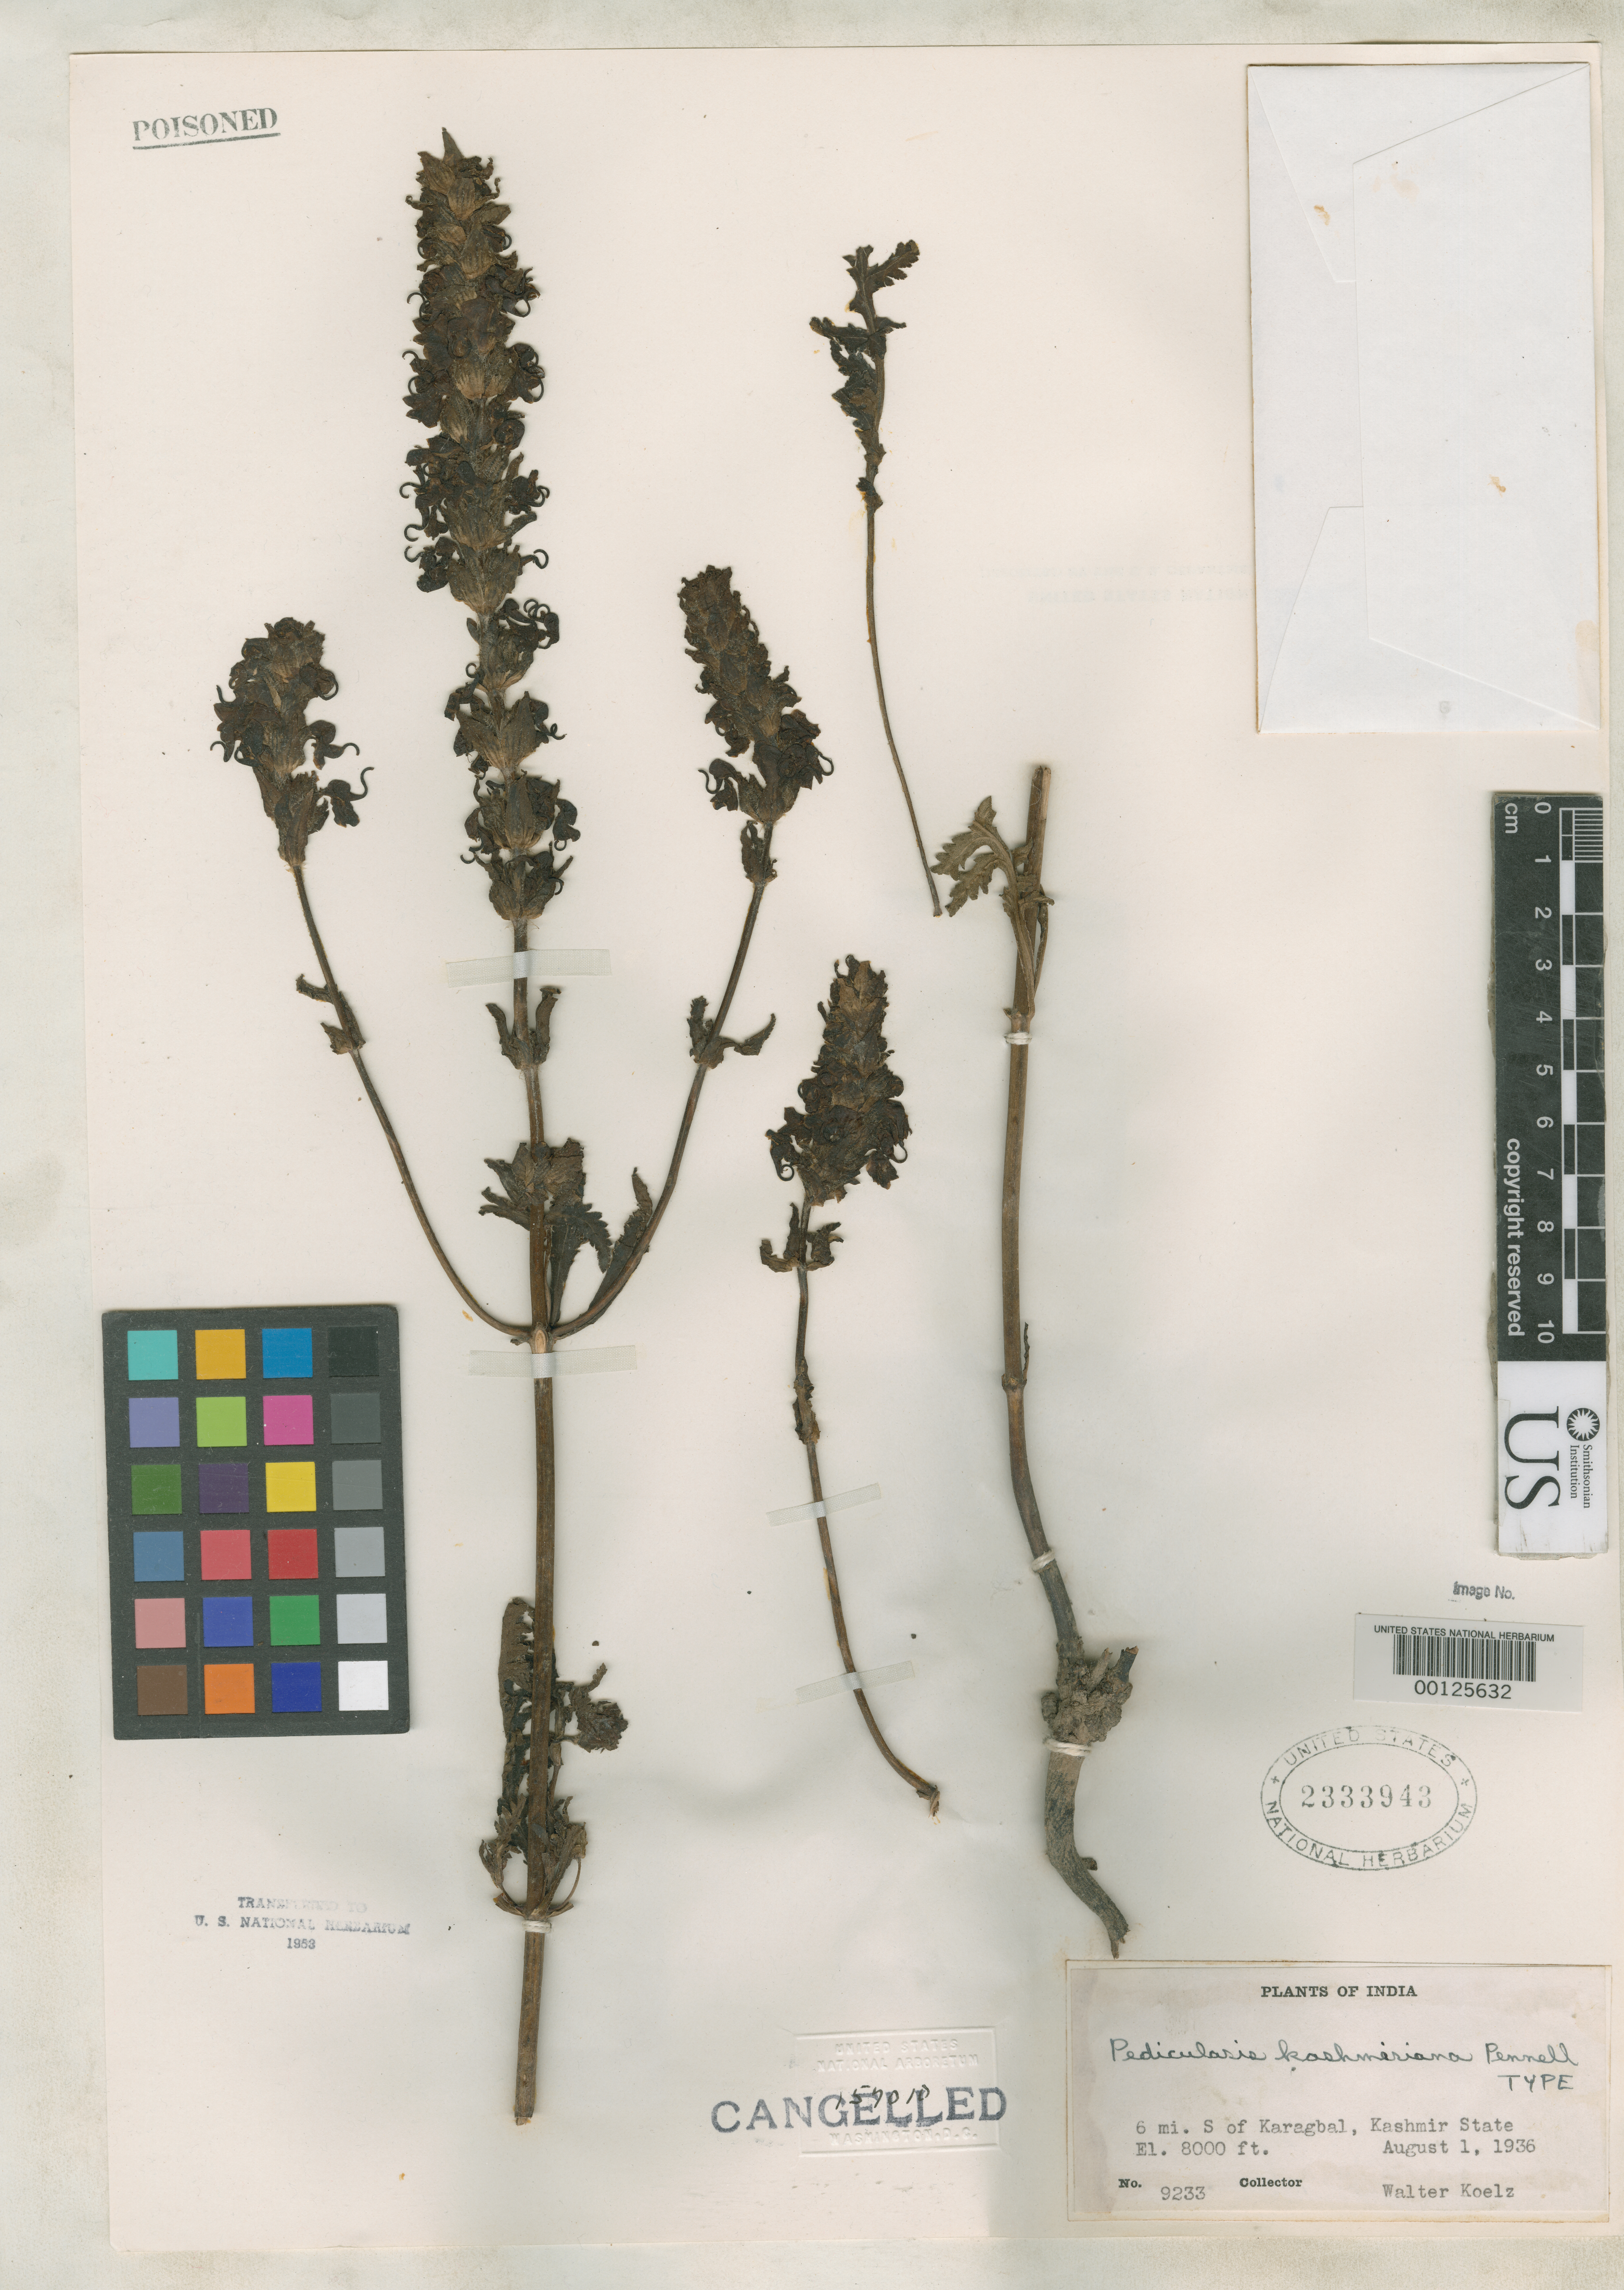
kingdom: Plantae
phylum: Tracheophyta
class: Magnoliopsida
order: Lamiales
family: Orobanchaceae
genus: Pedicularis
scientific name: Pedicularis kashmiriana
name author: Pennell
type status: Holotype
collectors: W. N. Koelz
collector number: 9233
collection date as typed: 01 Aug 1936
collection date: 1936-08-01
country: India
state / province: Jammu And Kashmir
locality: Karagbal.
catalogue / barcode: US 2333943